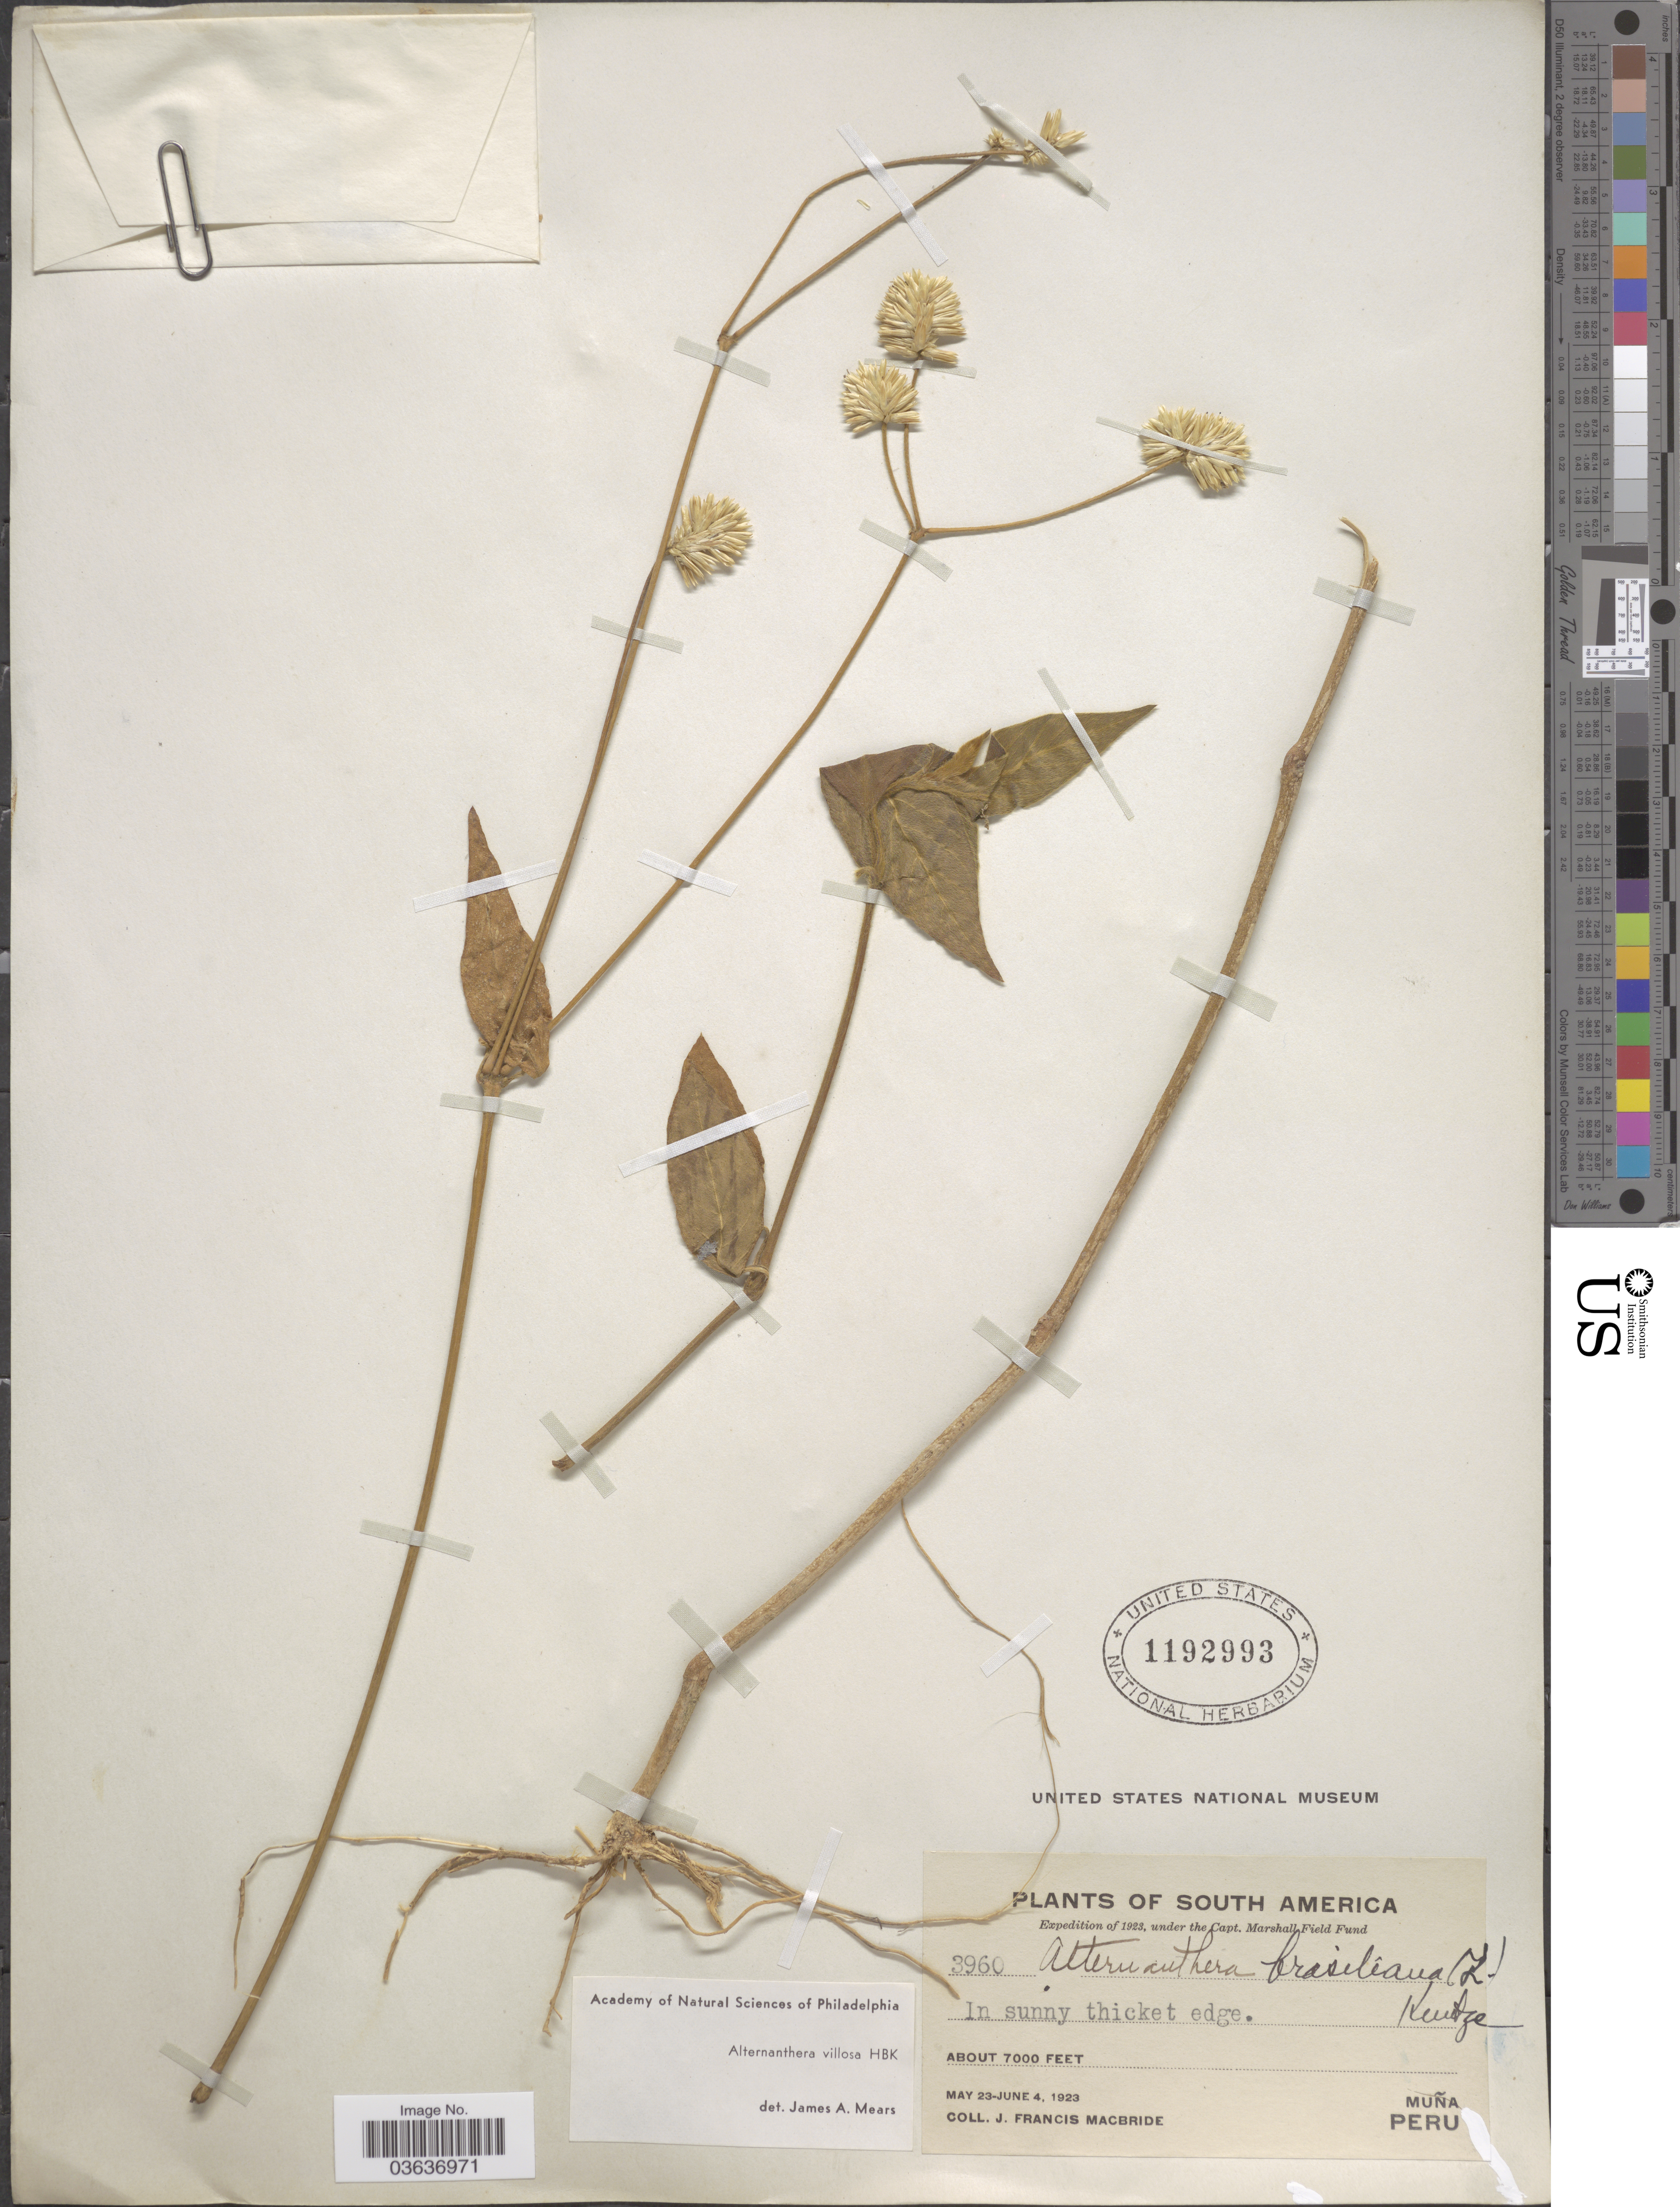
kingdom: Plantae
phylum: Tracheophyta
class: Magnoliopsida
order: Caryophyllales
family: Amaranthaceae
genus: Alternanthera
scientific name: Alternanthera villosa var. villosa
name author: Kunth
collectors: J. F. Macbride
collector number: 3960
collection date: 1923-05-23/1923-06-04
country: Peru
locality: Muña.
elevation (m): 2134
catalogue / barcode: US 1192993